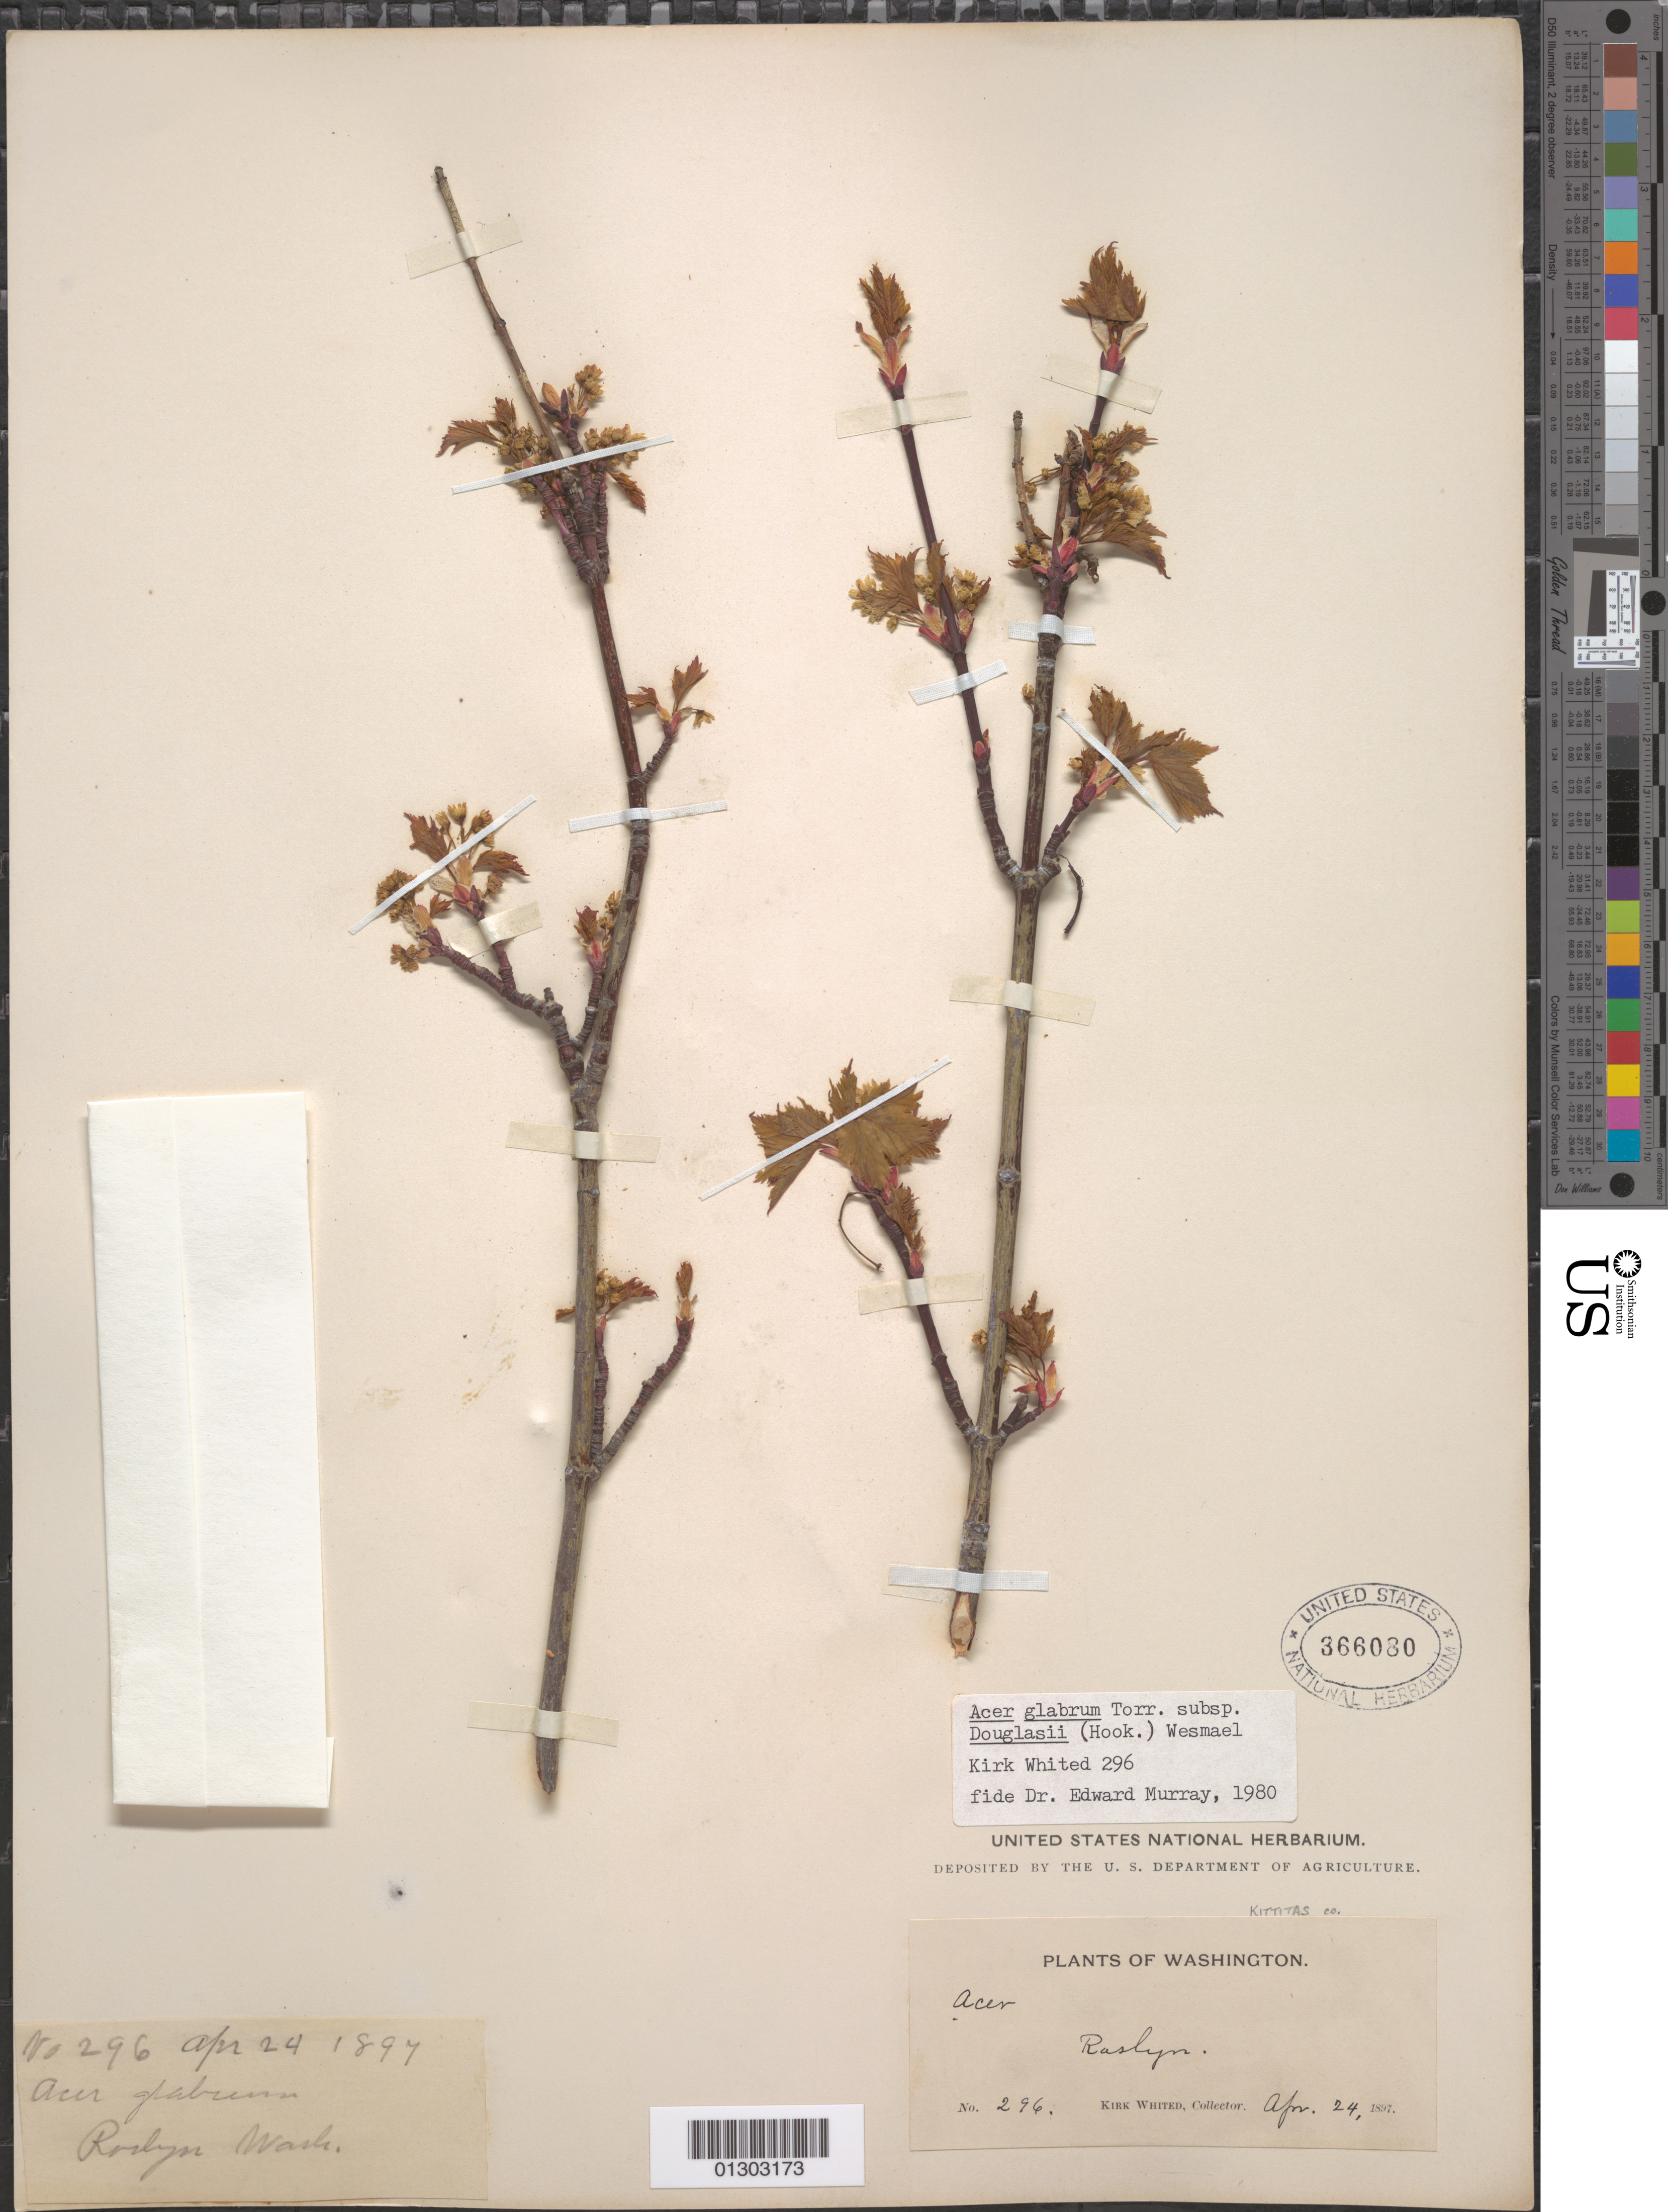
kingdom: Plantae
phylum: Tracheophyta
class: Magnoliopsida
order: Sapindales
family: Sapindaceae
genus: Acer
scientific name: Acer glabrum var. douglasii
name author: (Hook.) Dippel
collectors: K. Whited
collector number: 296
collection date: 1897-04-24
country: United States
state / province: Washington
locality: Roslyn.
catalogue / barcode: US 366080